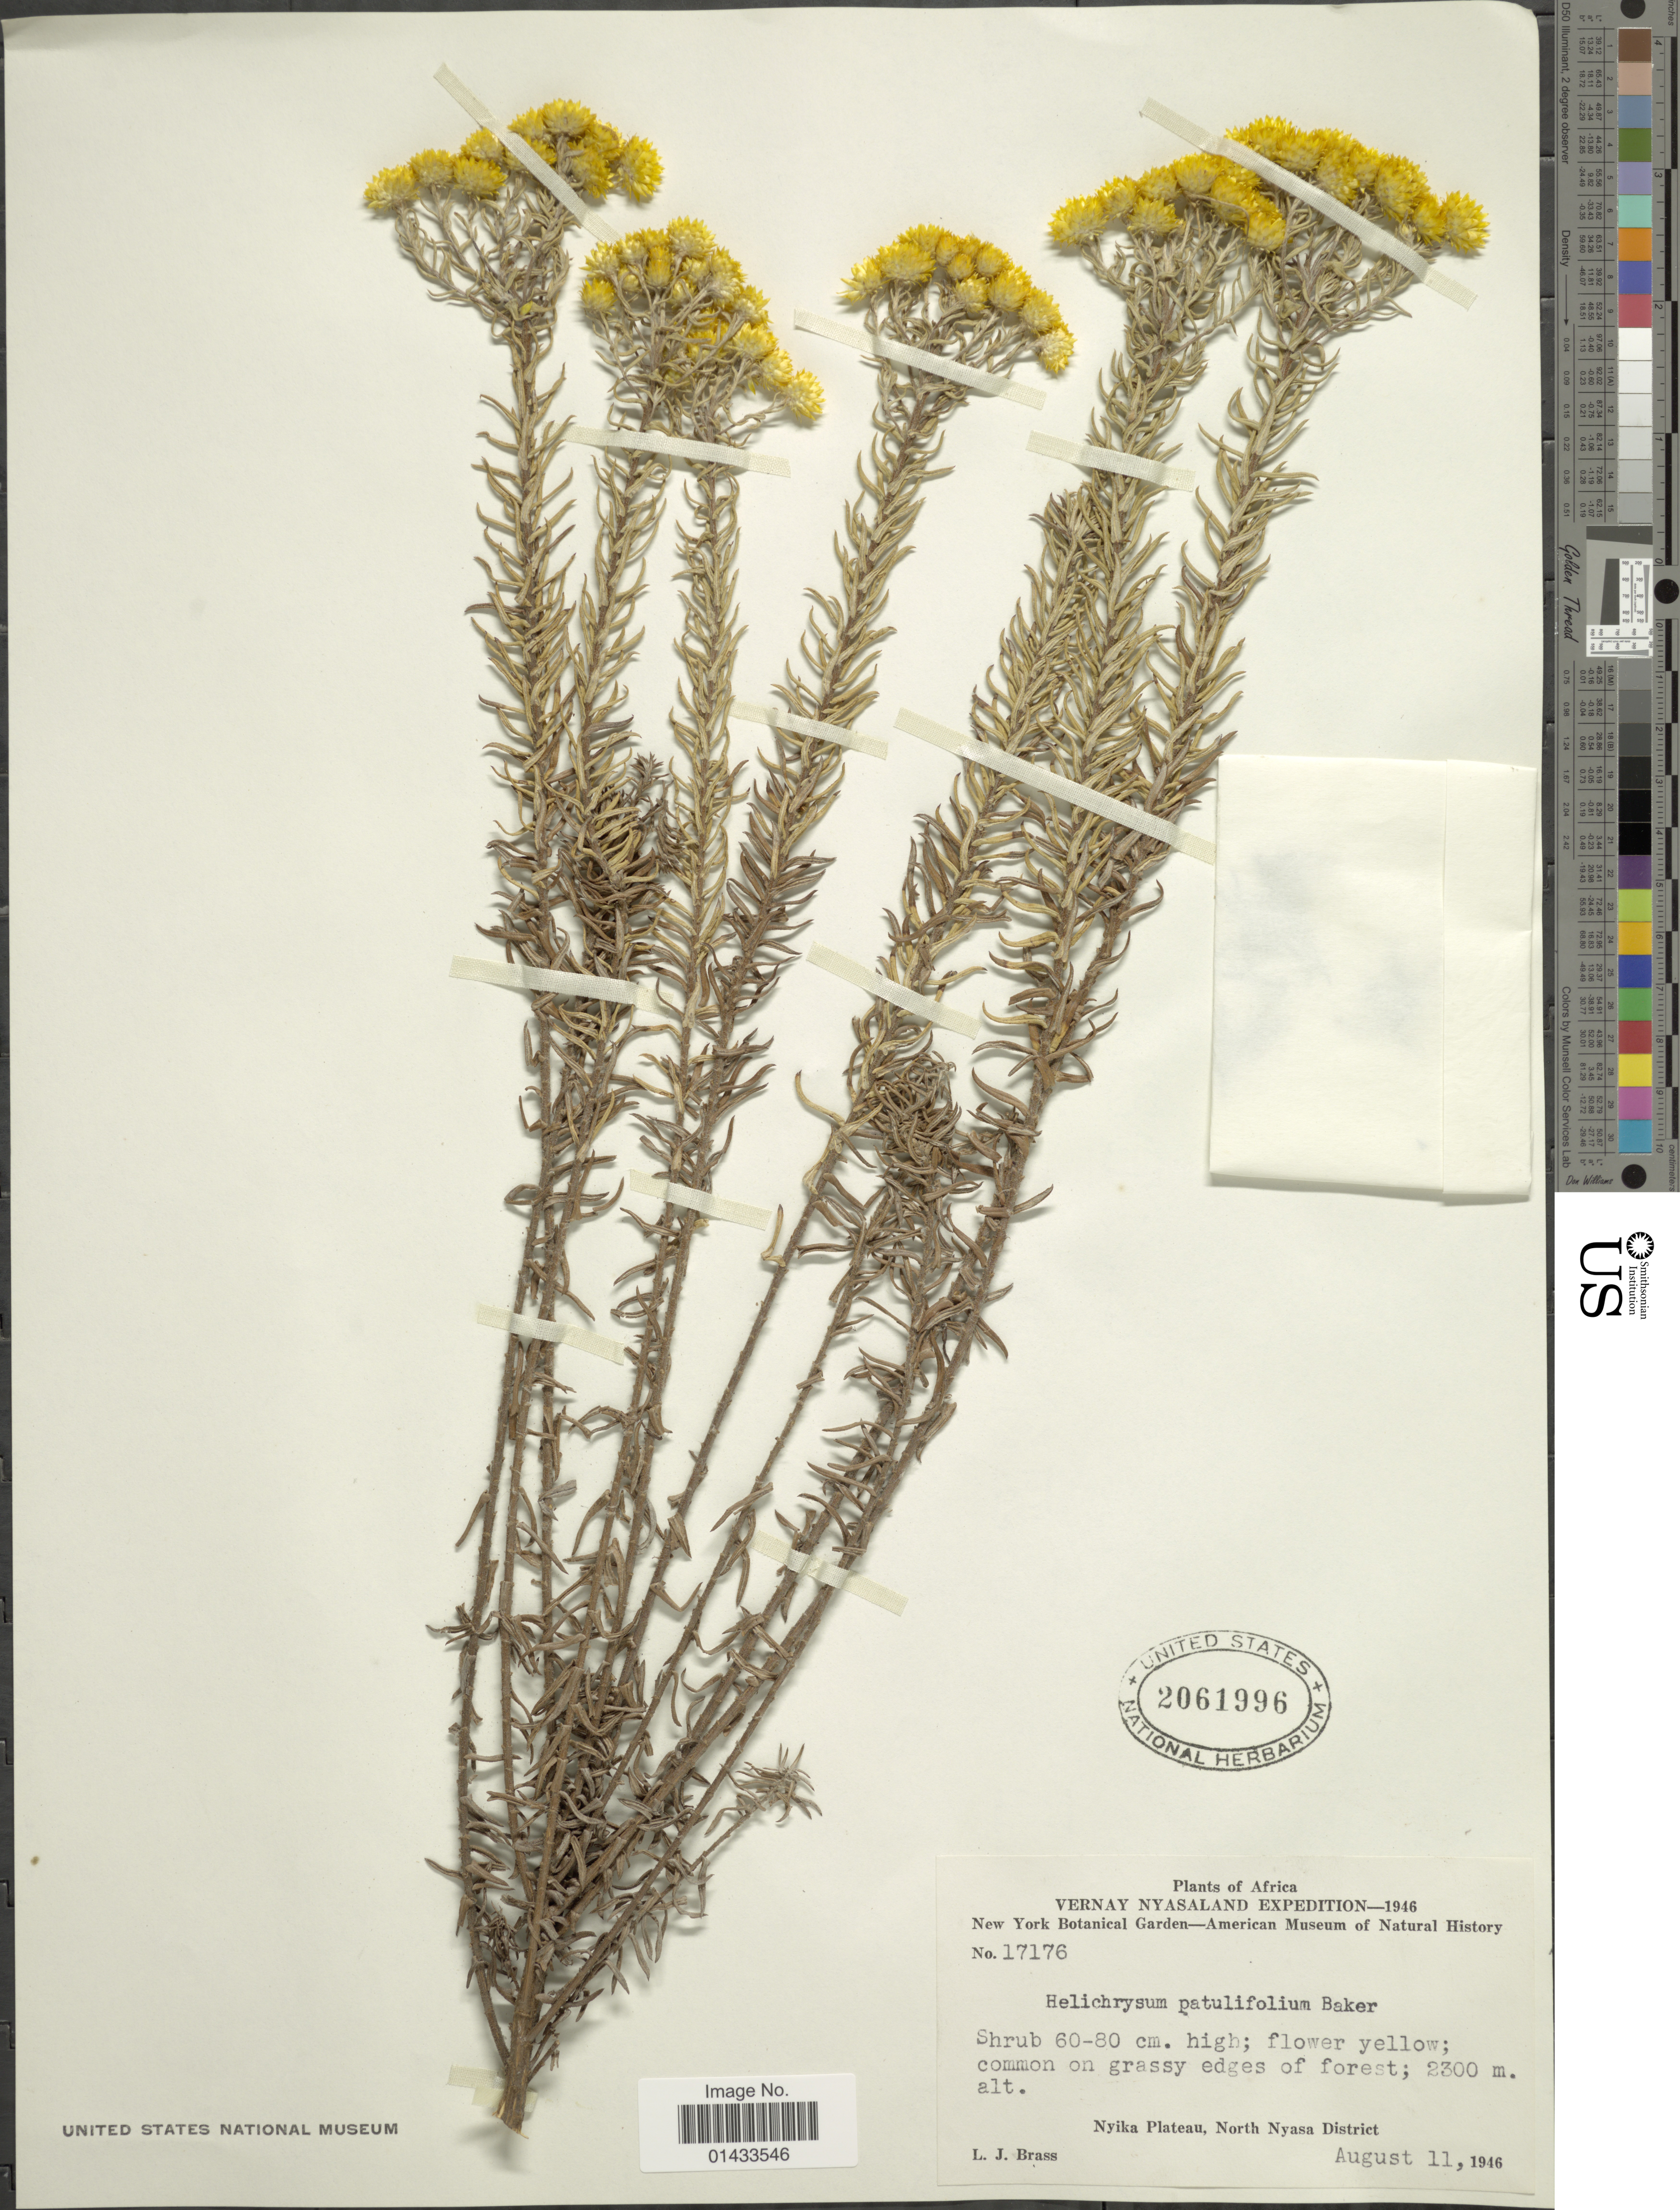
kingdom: Plantae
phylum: Tracheophyta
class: Magnoliopsida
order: Asterales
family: Asteraceae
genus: Helichrysum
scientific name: Helichrysum patulifolium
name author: Baker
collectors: L. J. Brass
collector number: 17176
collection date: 1946-08-11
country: Malawi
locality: Vernay Nyasaland, Nyika Plateau, North Nyasa District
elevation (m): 2300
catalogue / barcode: US 2061996